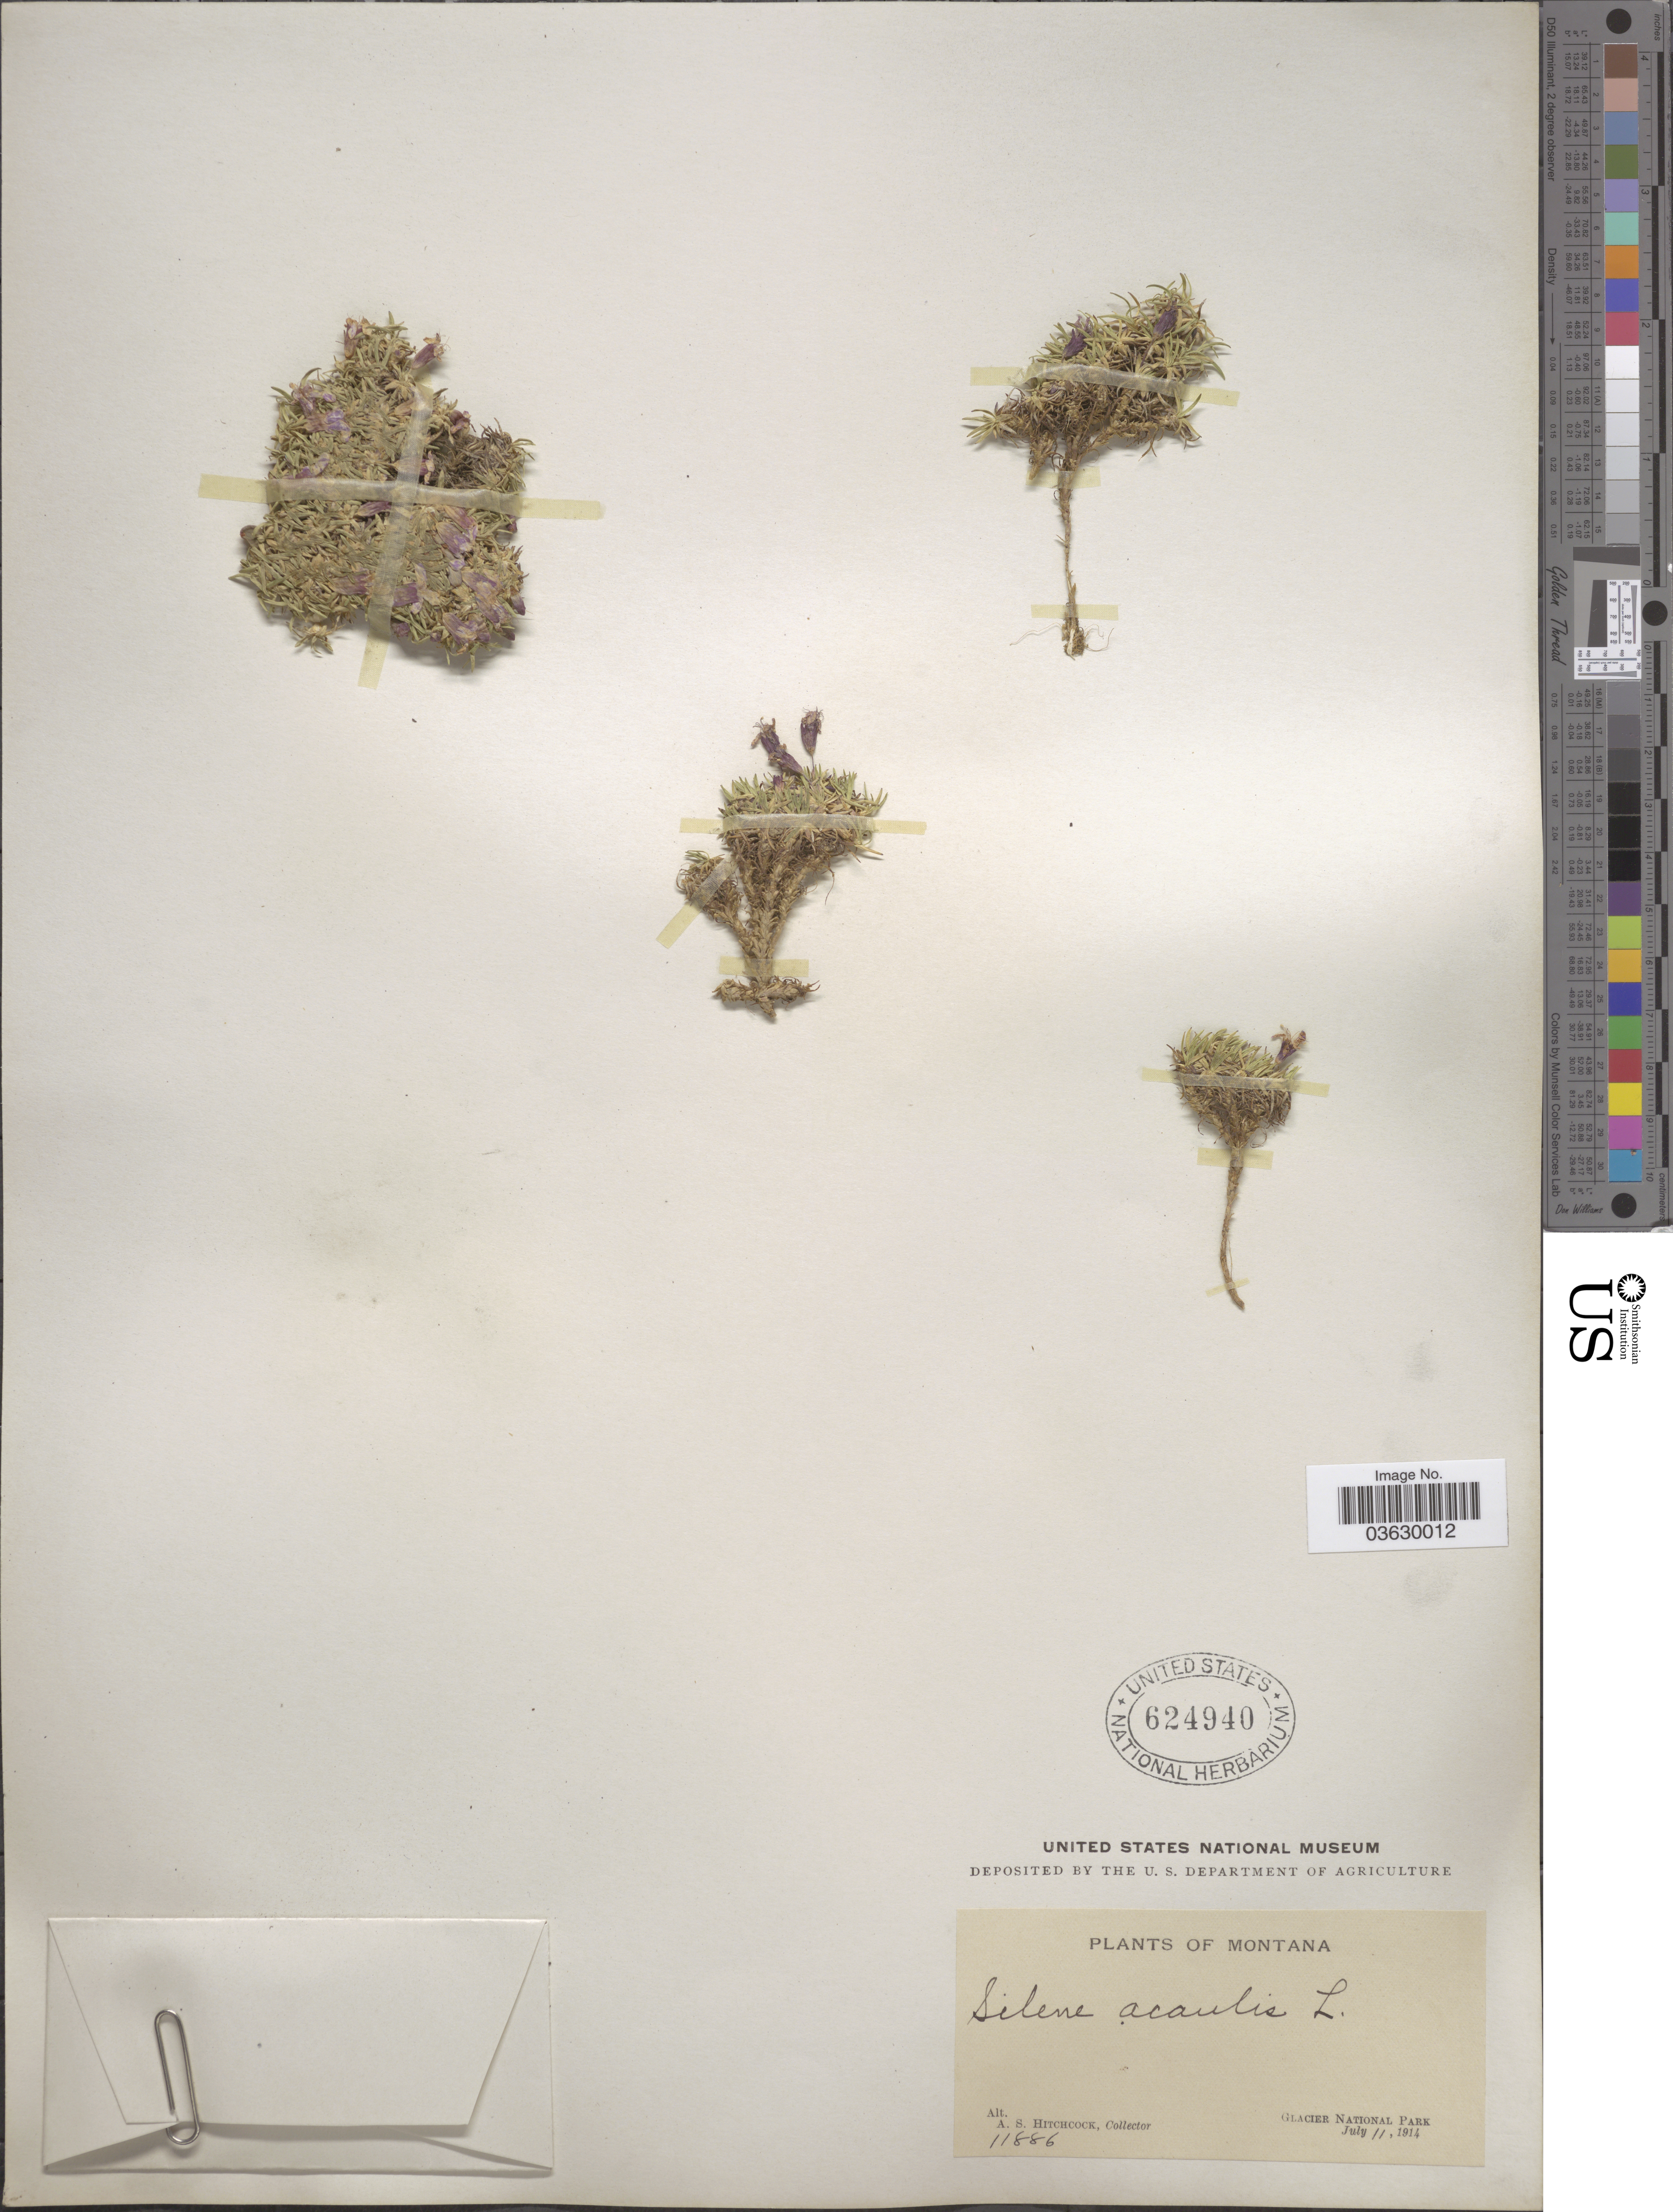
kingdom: Plantae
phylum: Tracheophyta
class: Magnoliopsida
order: Caryophyllales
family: Caryophyllaceae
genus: Silene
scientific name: Silene acaulis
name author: (L.) Jacq.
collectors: A. S. Hitchcock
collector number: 11886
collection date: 1914-07-11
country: United States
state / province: Montana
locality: Glacier National Park.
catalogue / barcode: US 624940